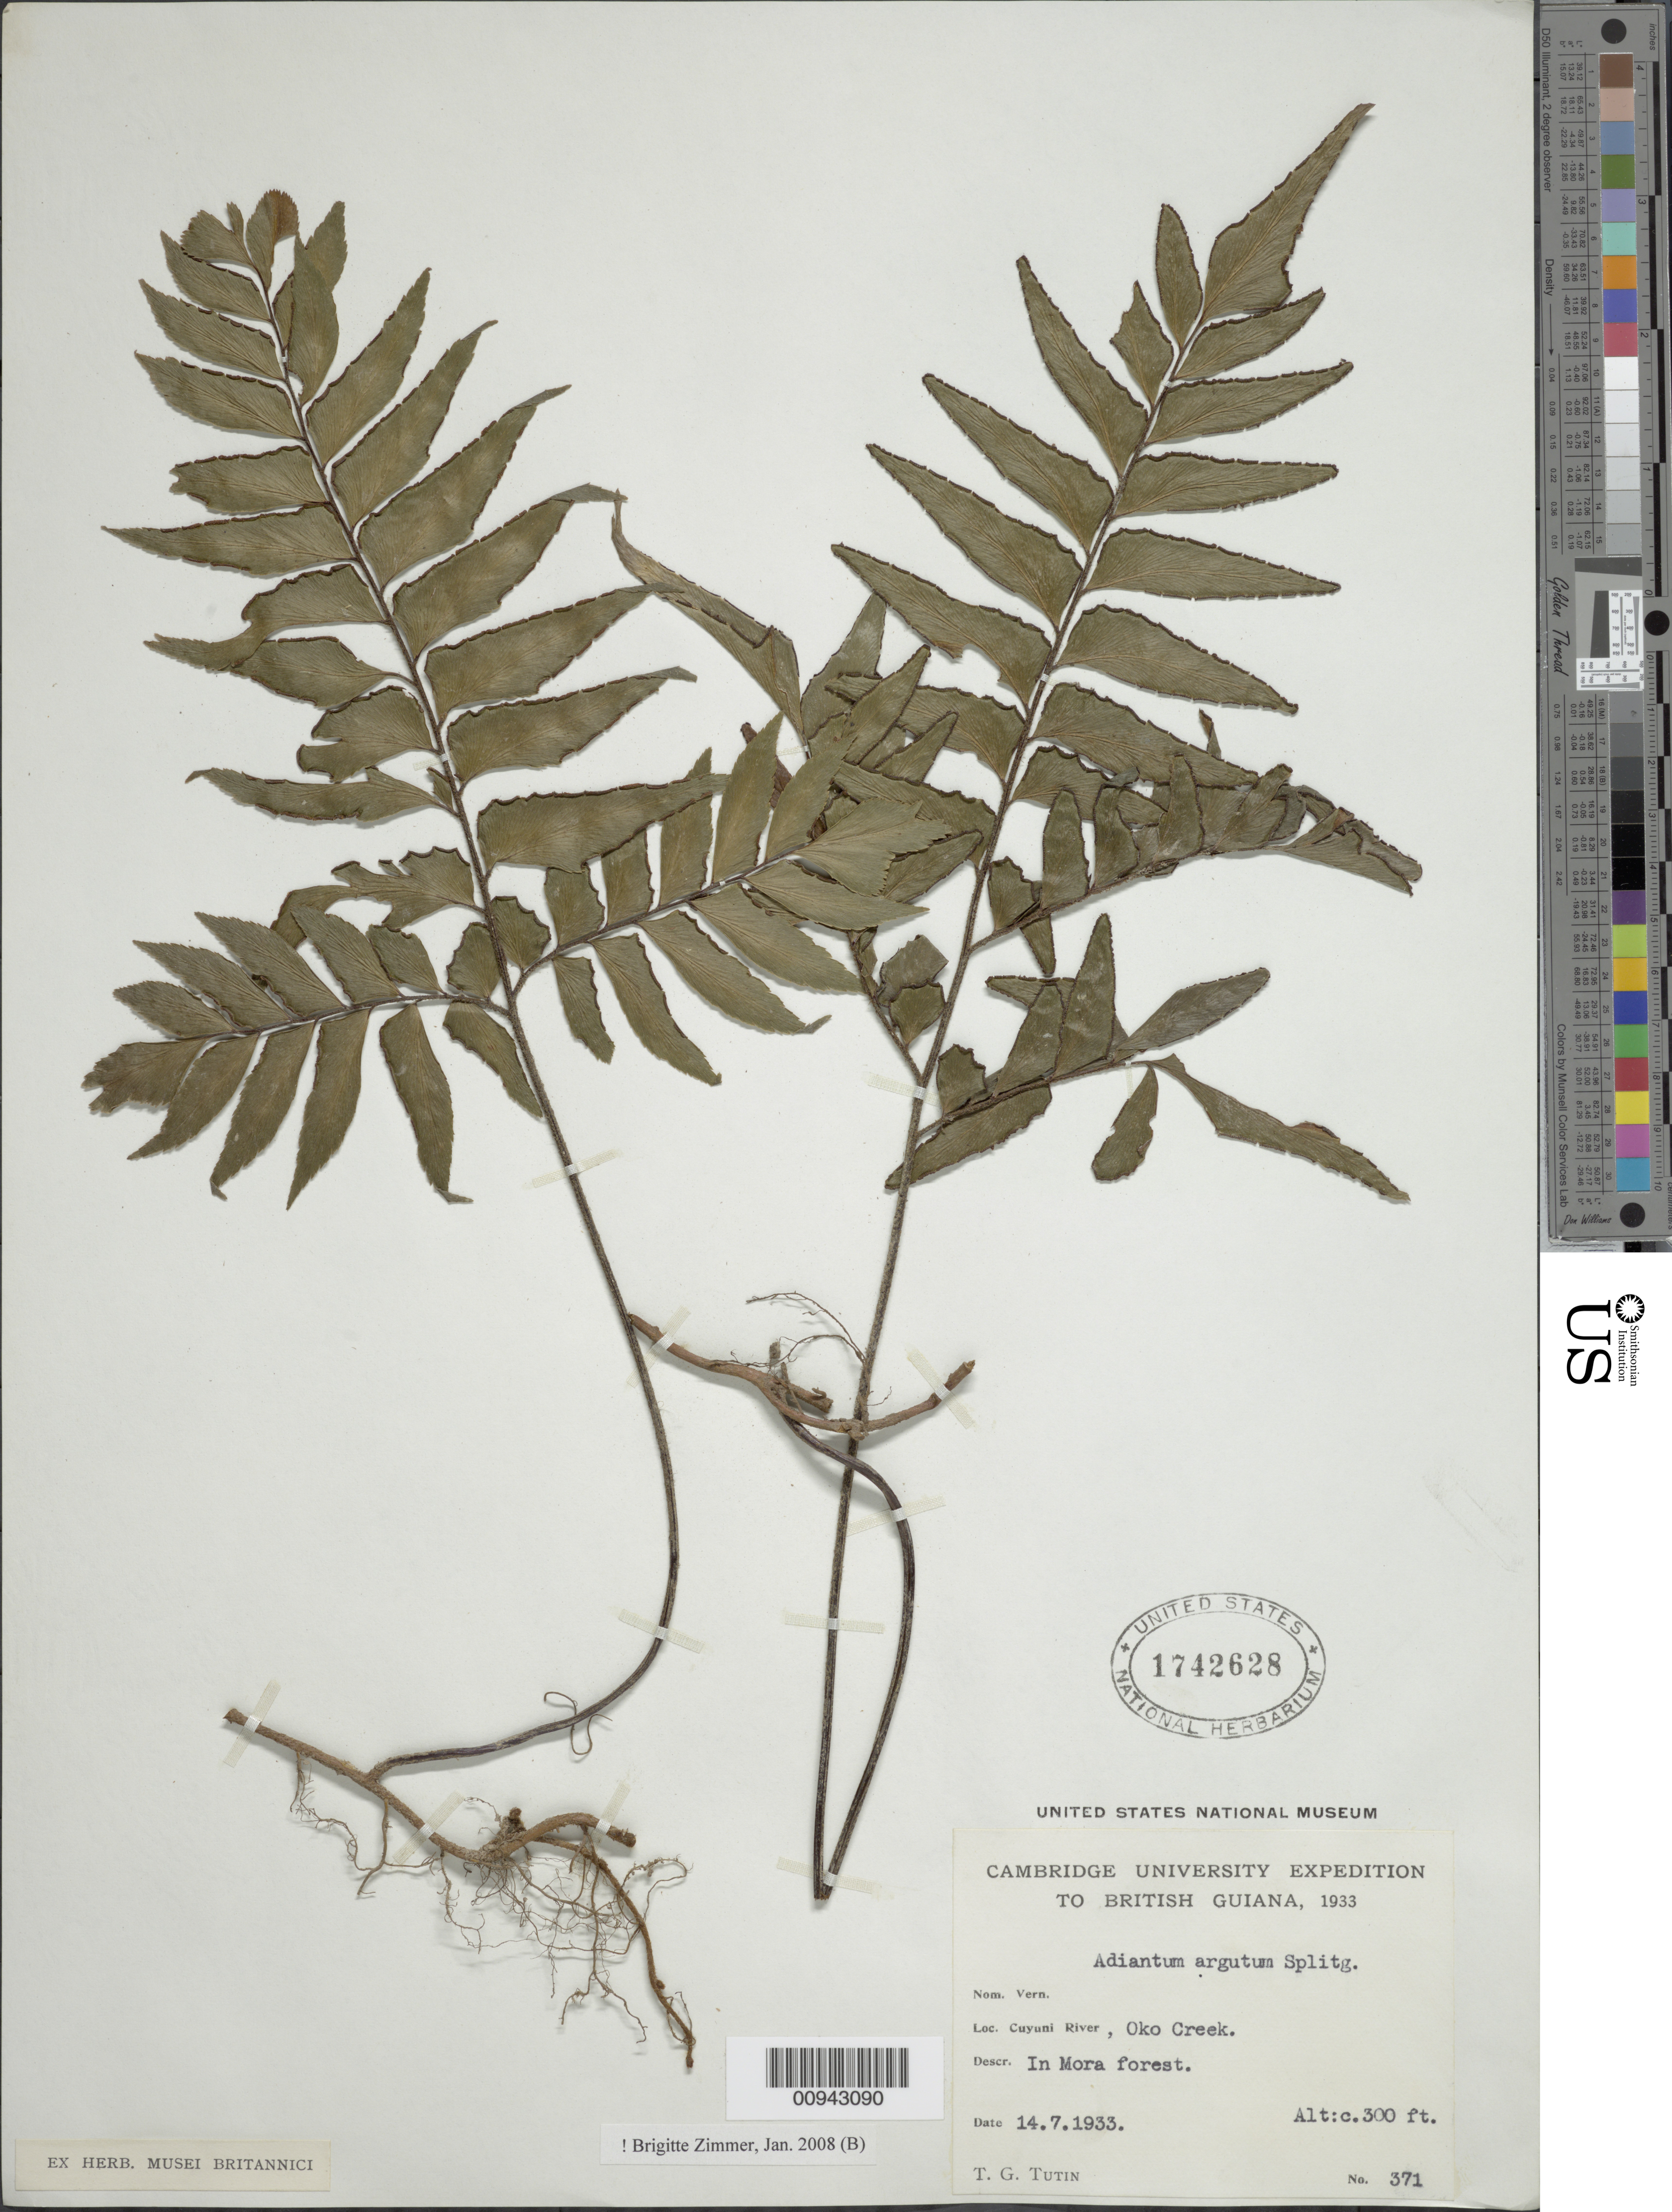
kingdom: Plantae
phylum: Tracheophyta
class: Polypodiopsida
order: Polypodiales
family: Pteridaceae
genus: Adiantum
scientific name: Adiantum argutum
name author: Splitg.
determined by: Zimmer, B.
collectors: T. G. Tutin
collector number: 371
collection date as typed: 14-Jul-33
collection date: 1933-07-14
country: Guyana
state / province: Cuyuni-Mazaruni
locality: Cuyuni River, Oko Creek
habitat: Mora forest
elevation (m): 91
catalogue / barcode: US 1742628